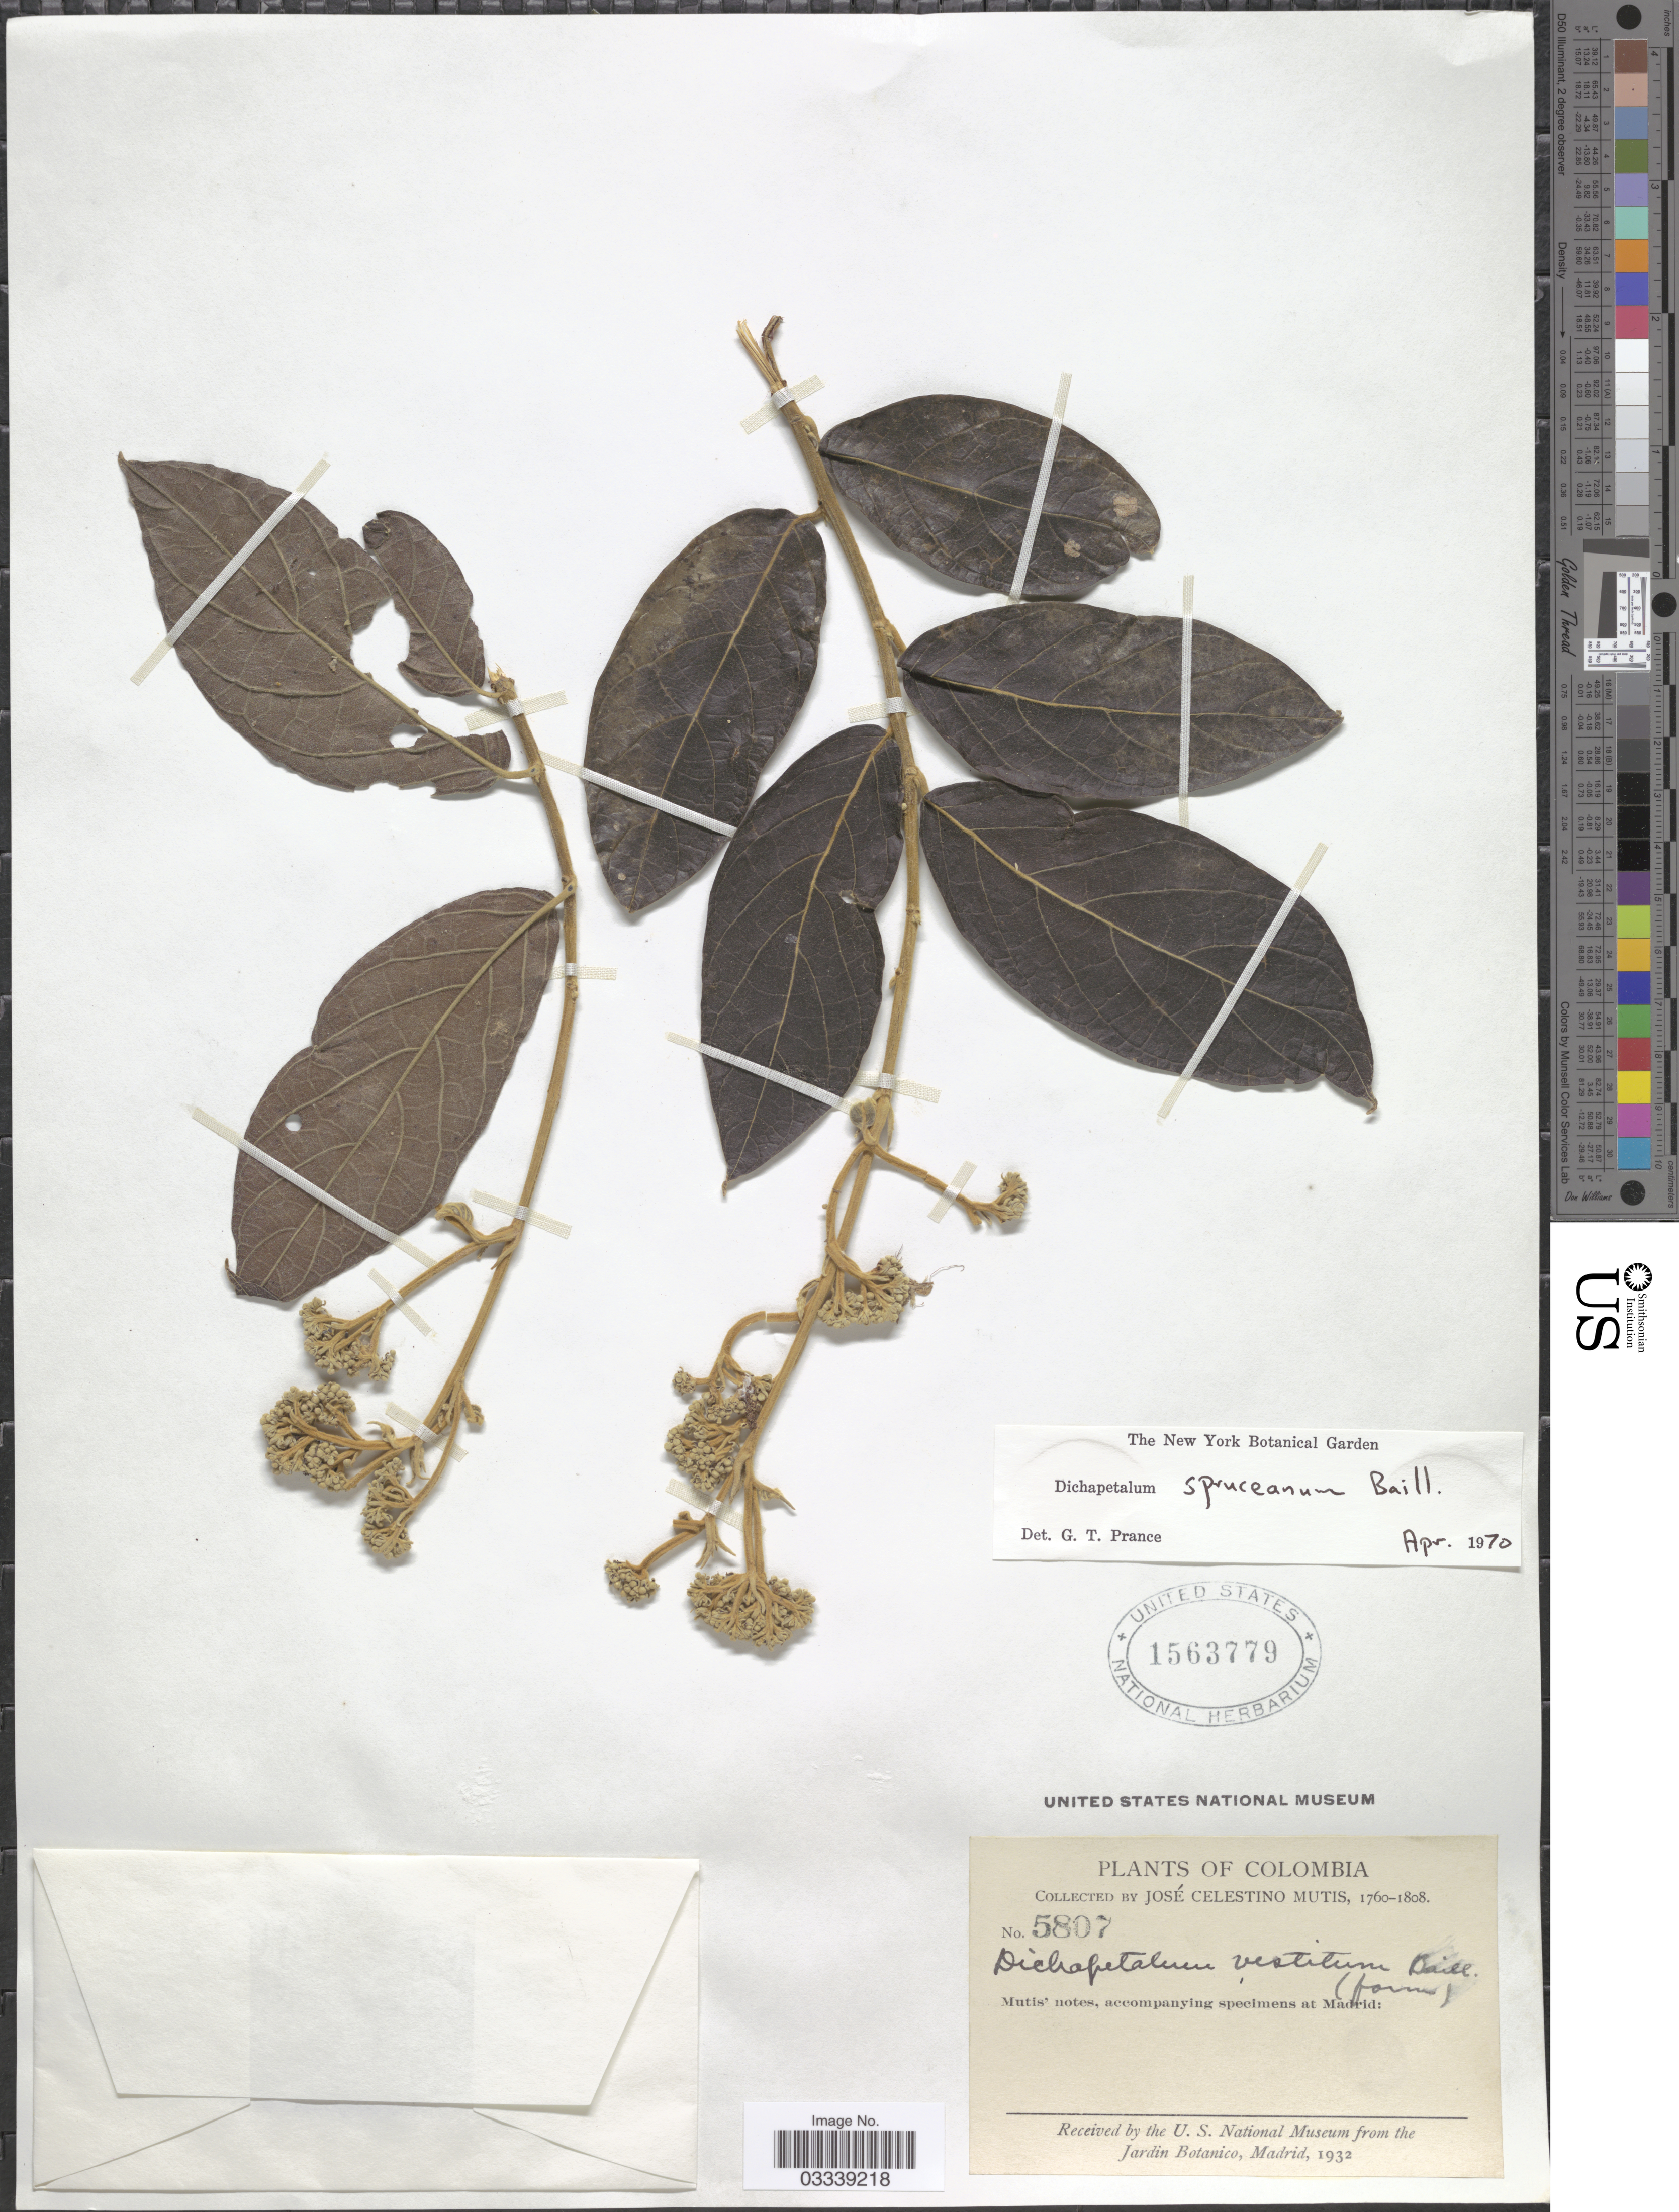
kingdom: Plantae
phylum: Tracheophyta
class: Magnoliopsida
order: Malpighiales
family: Dichapetalaceae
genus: Dichapetalum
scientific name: Dichapetalum spruceanum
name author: Baill.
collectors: J. C. B. Mutis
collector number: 5807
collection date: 1760/1808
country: Colombia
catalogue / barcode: US 1563779